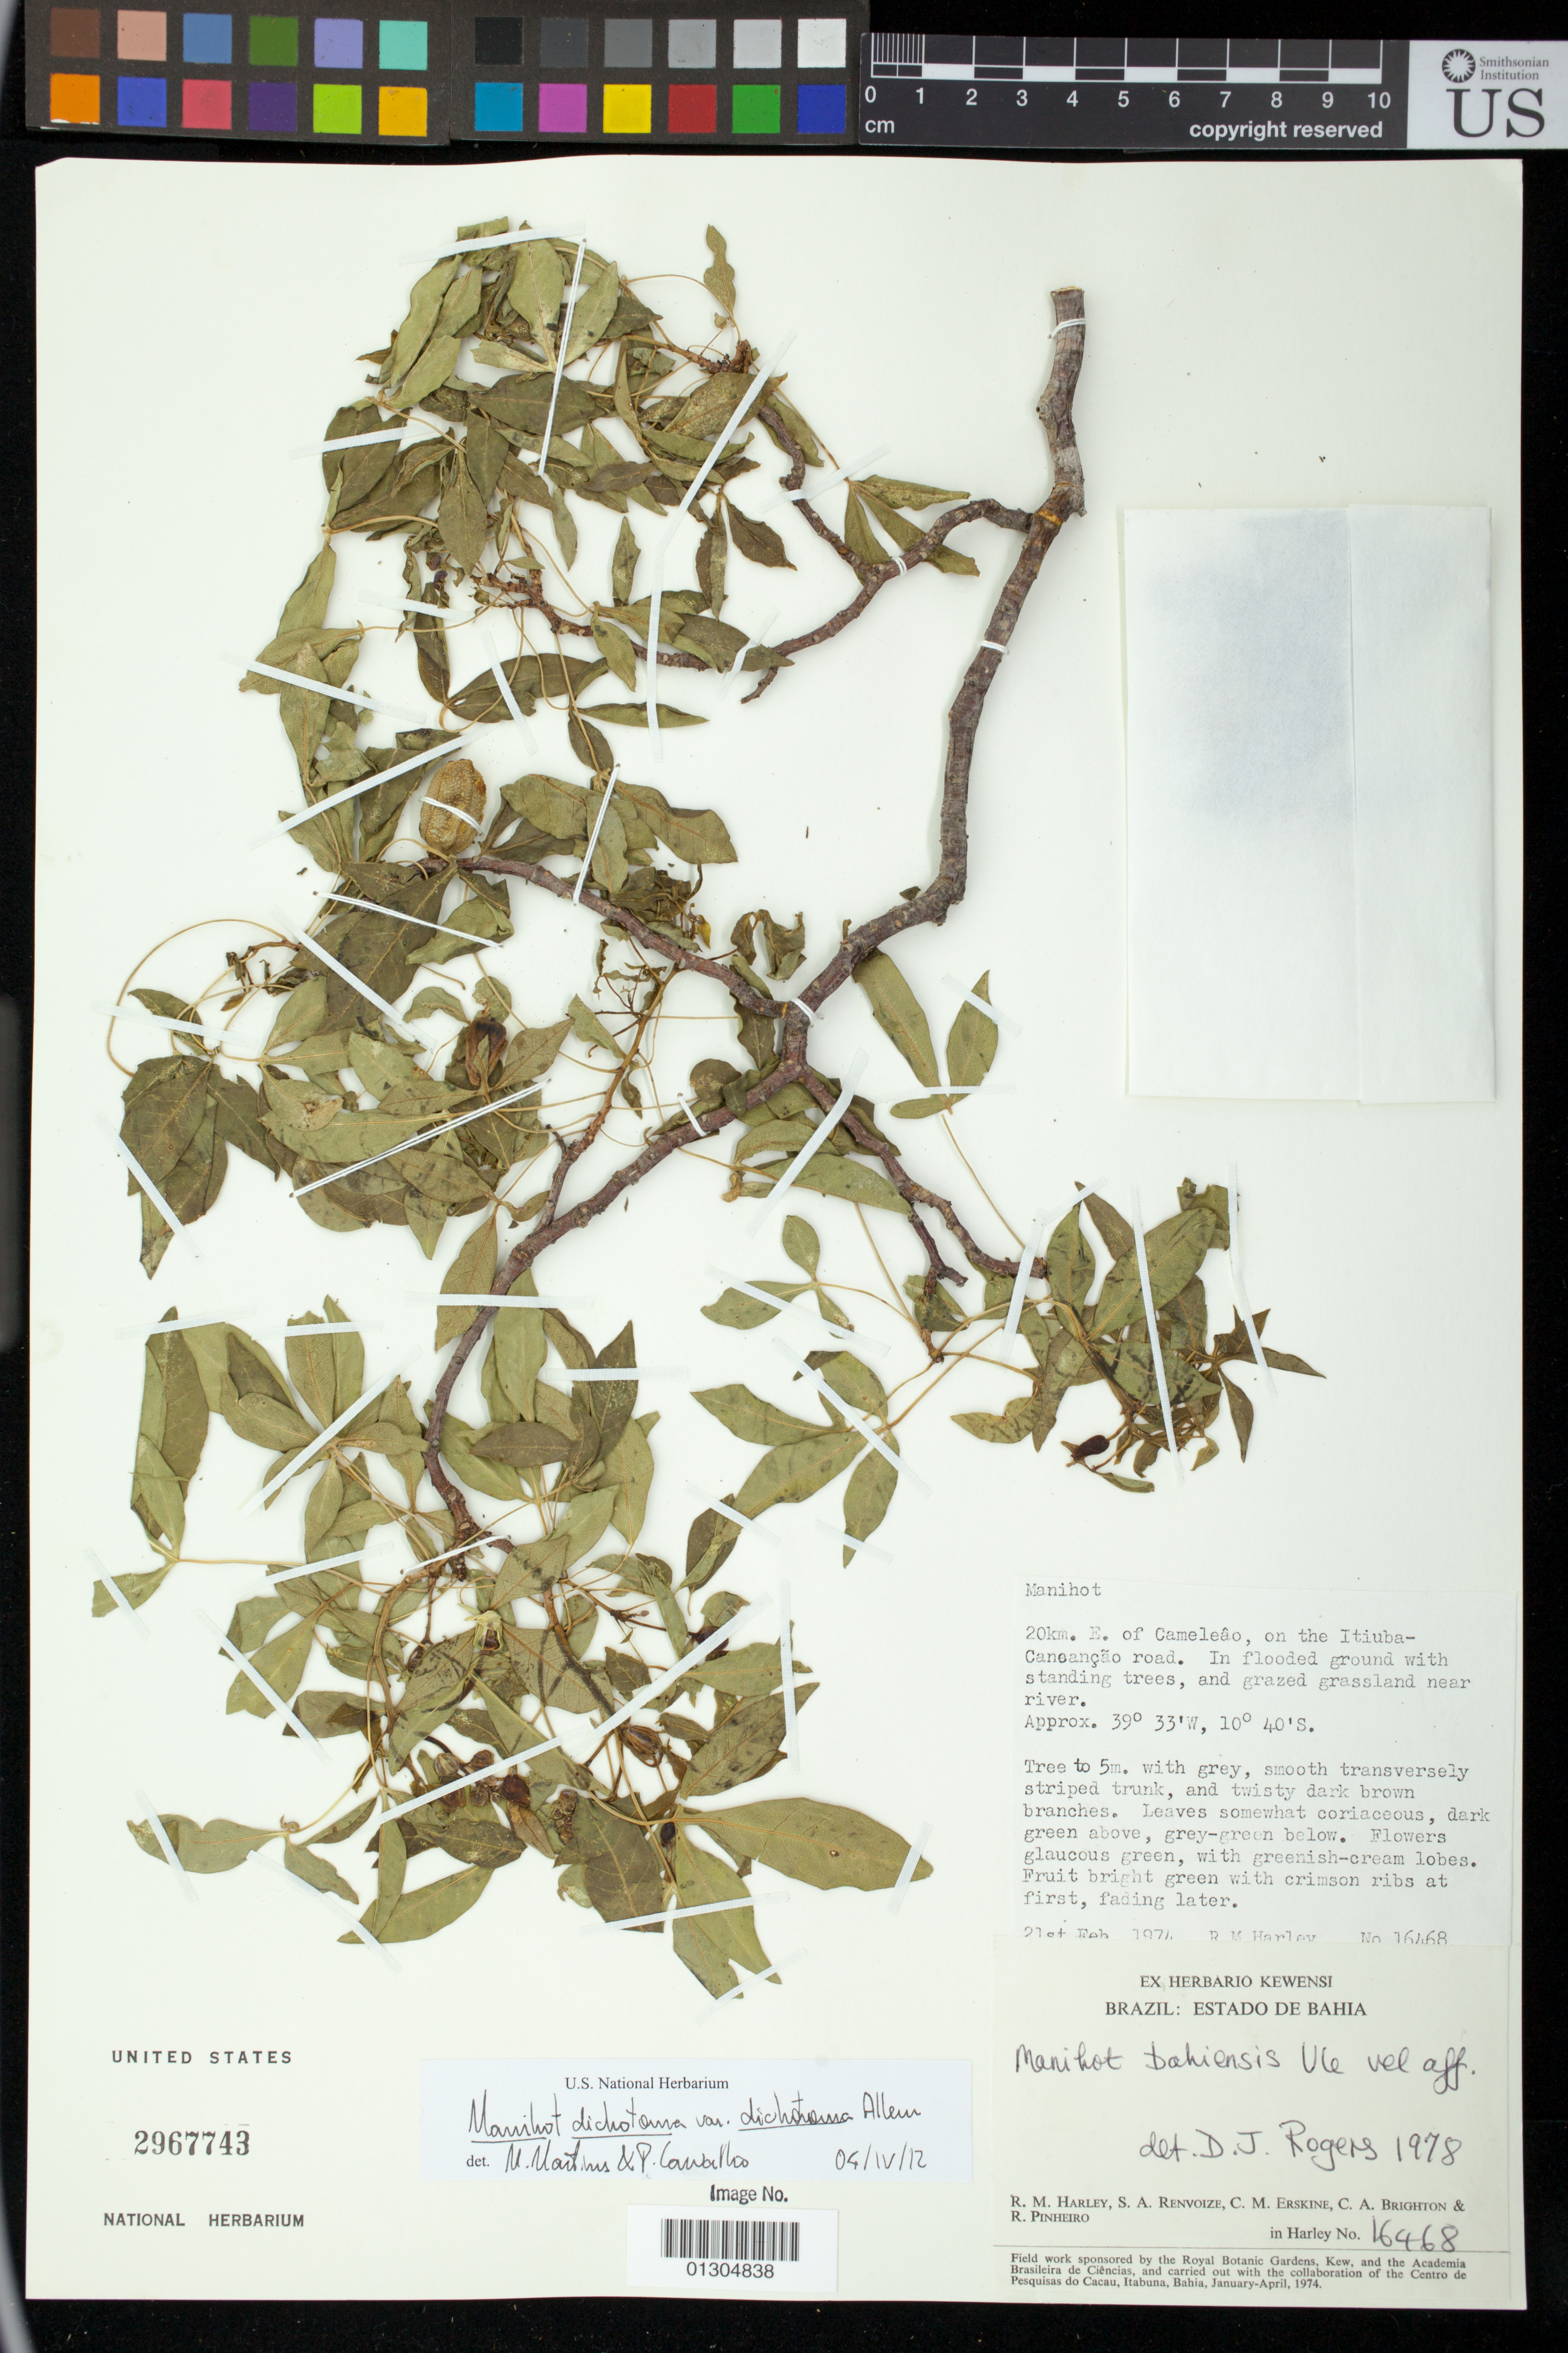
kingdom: Plantae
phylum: Tracheophyta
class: Magnoliopsida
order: Malpighiales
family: Euphorbiaceae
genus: Manihot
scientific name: Manihot dichotoma var. dichotoma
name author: Ule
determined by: Mendoza, M.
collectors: R. M. Harley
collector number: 16468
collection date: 1974-02-21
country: Brazil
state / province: Bahia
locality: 20km. E. of Cameleao, on the Itiuba-Cancancao road.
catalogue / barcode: US 2967743